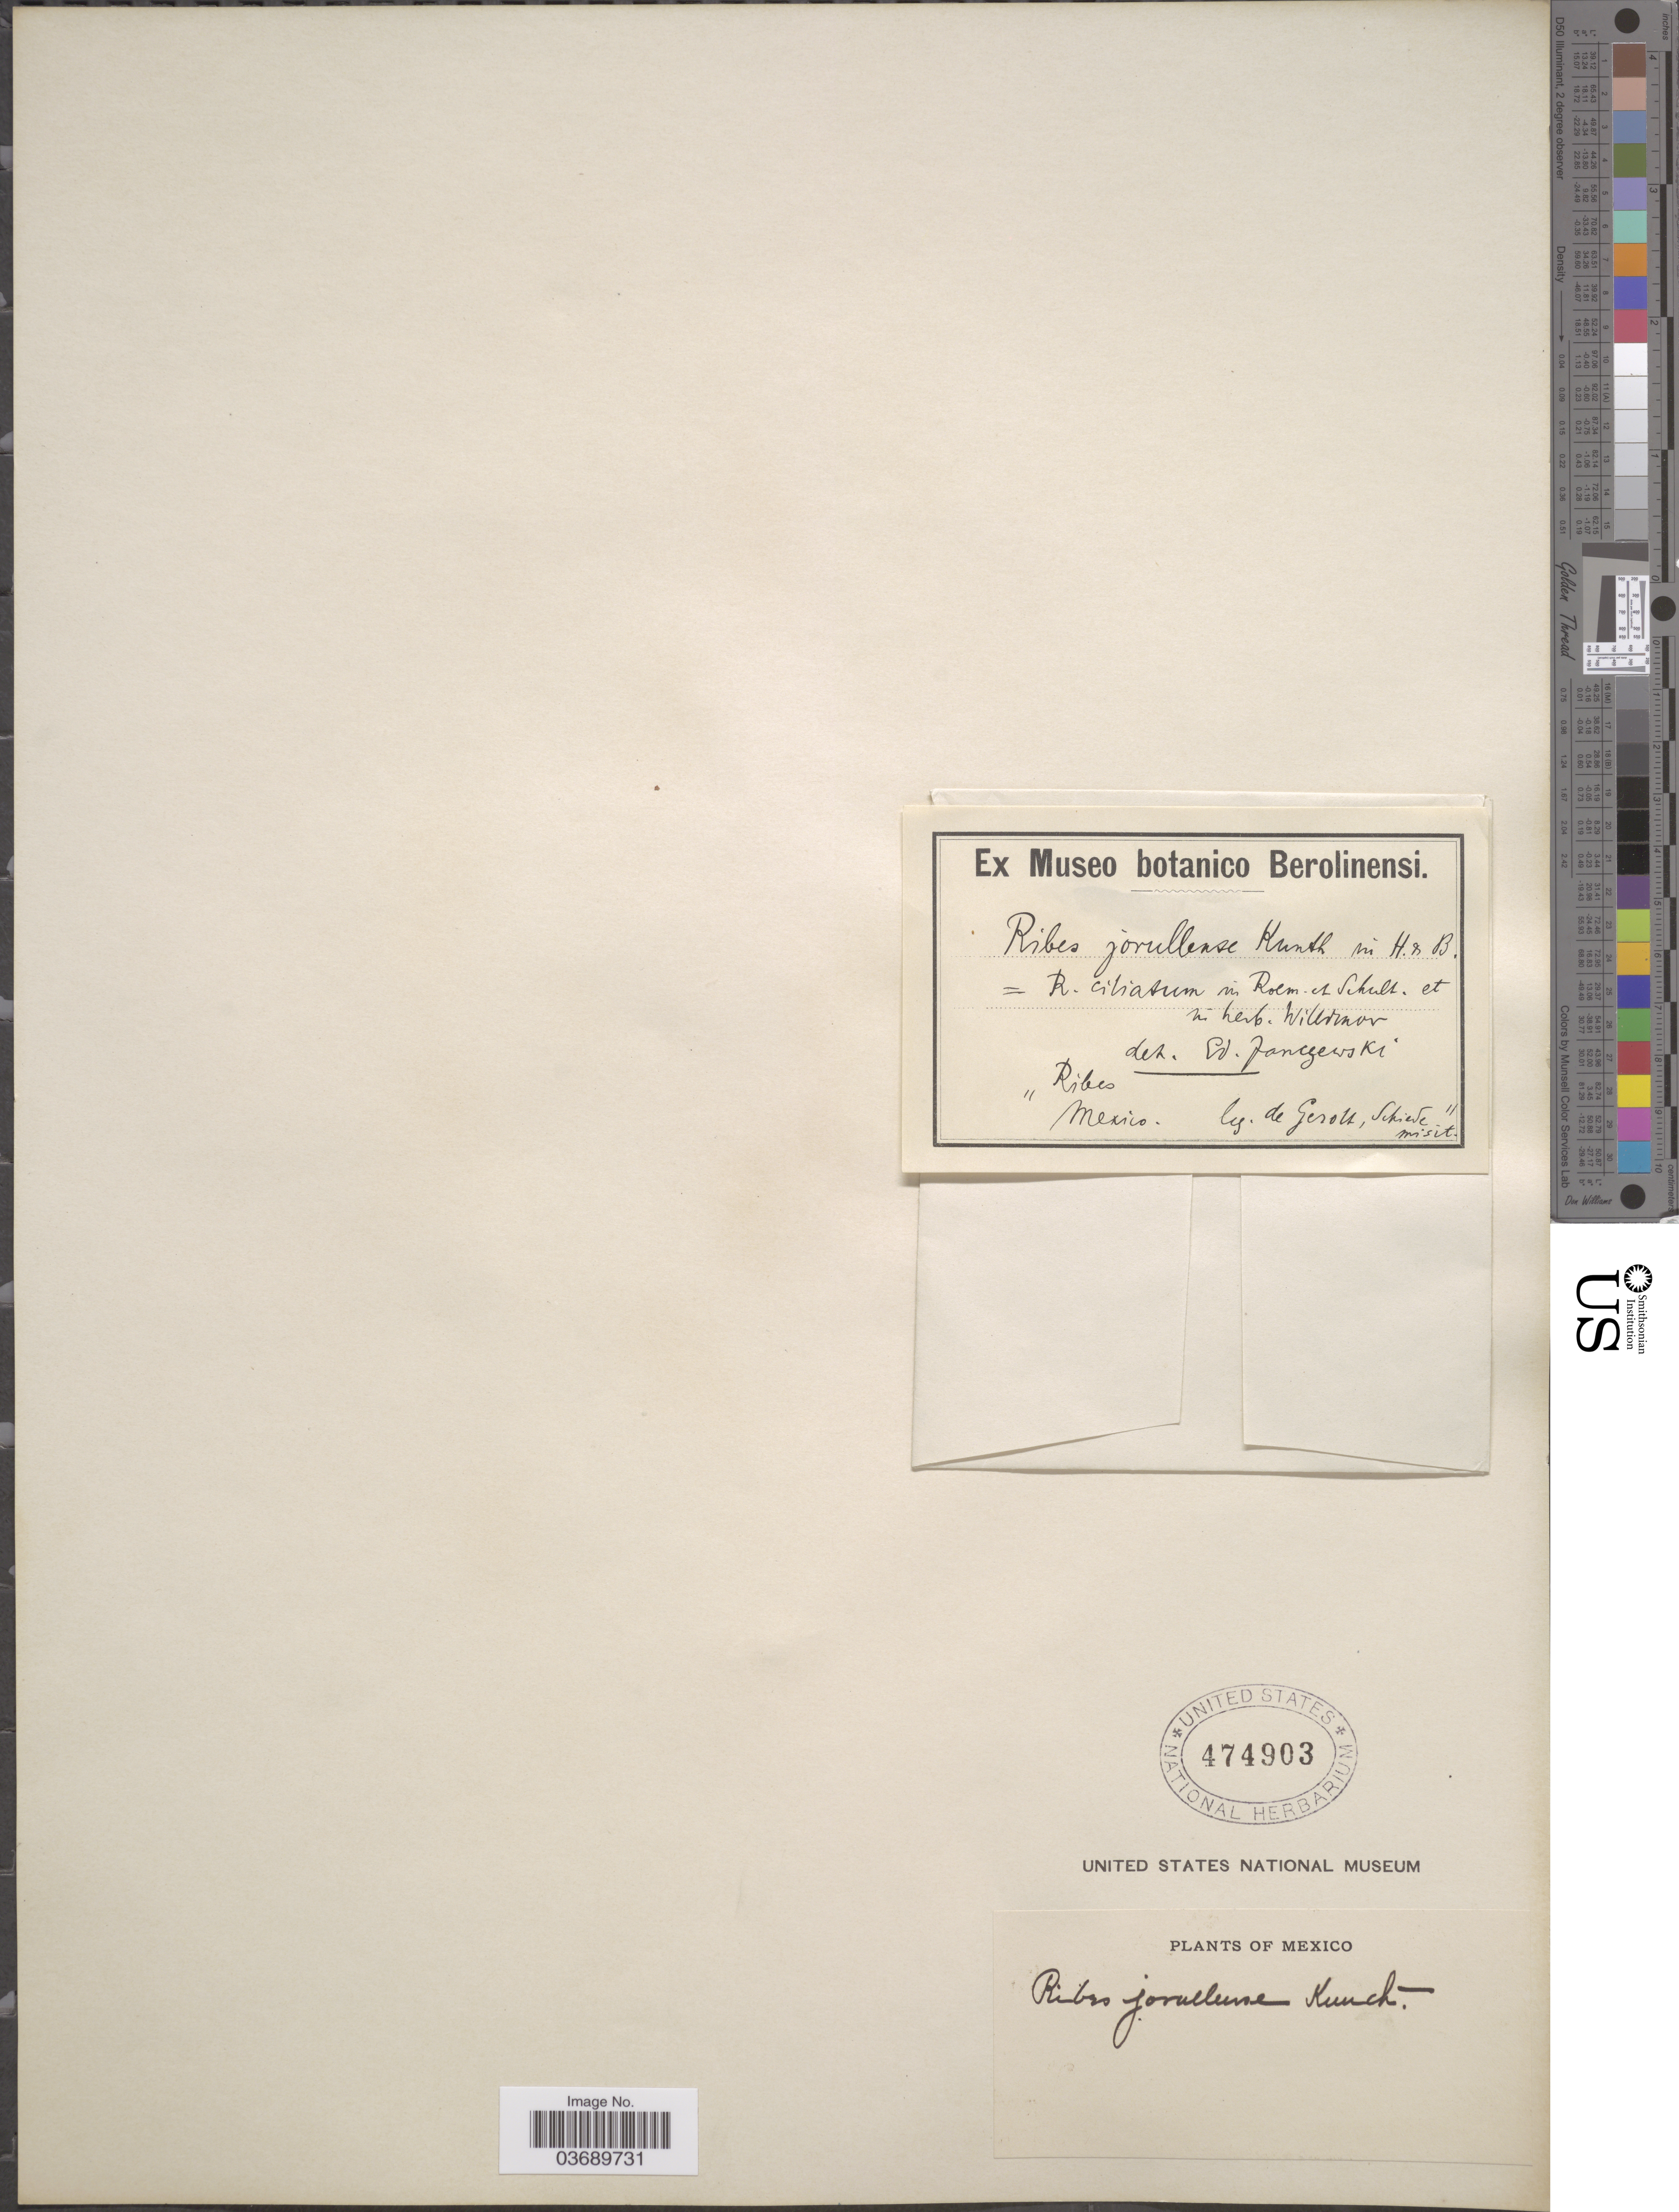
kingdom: Plantae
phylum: Tracheophyta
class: Magnoliopsida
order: Saxifragales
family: Grossulariaceae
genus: Ribes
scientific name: Ribes ciliatum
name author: Humb. & Bonpl. ex Roem. & Schult.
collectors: d. Gerolt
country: Mexico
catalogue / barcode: US 474903